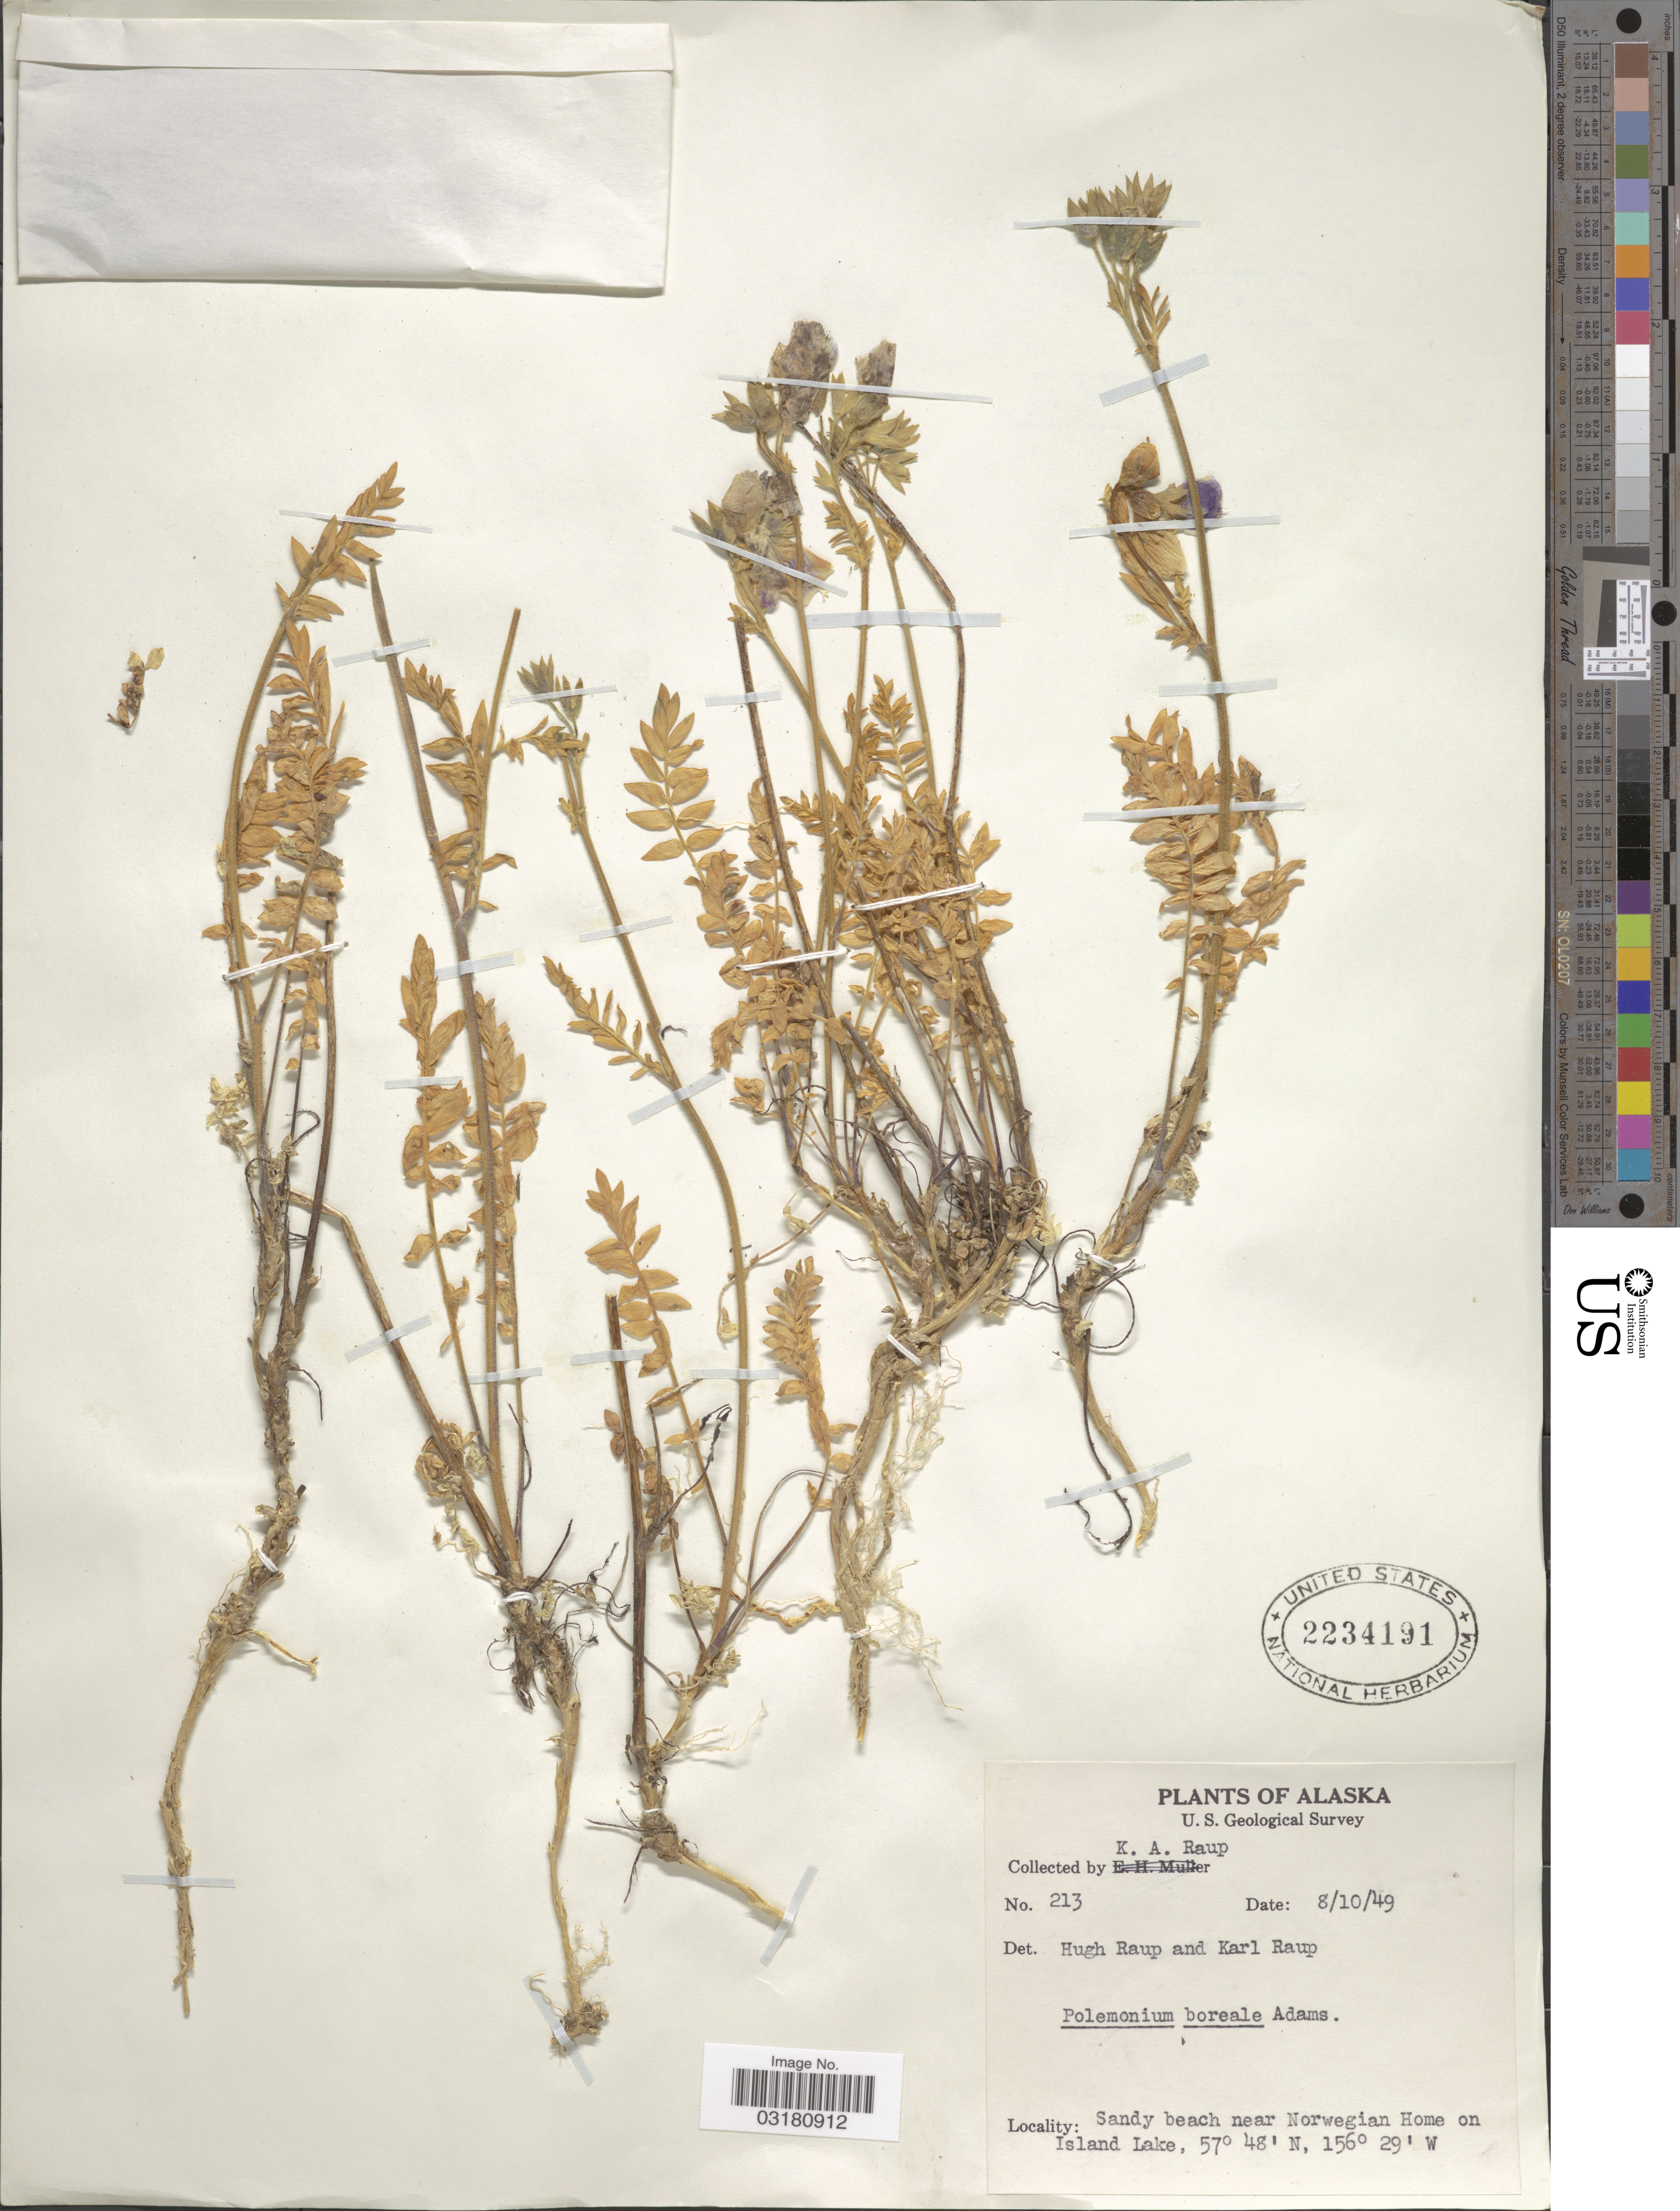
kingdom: Plantae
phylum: Tracheophyta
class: Magnoliopsida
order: Ericales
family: Polemoniaceae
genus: Polemonium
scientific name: Polemonium boreale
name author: Adams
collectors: K. Raup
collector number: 213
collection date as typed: Transcribed d/m/y: 10/8/49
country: United States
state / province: Alaska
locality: Sandy beach near Norwegian Home on Island Lake.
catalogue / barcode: US 2234191